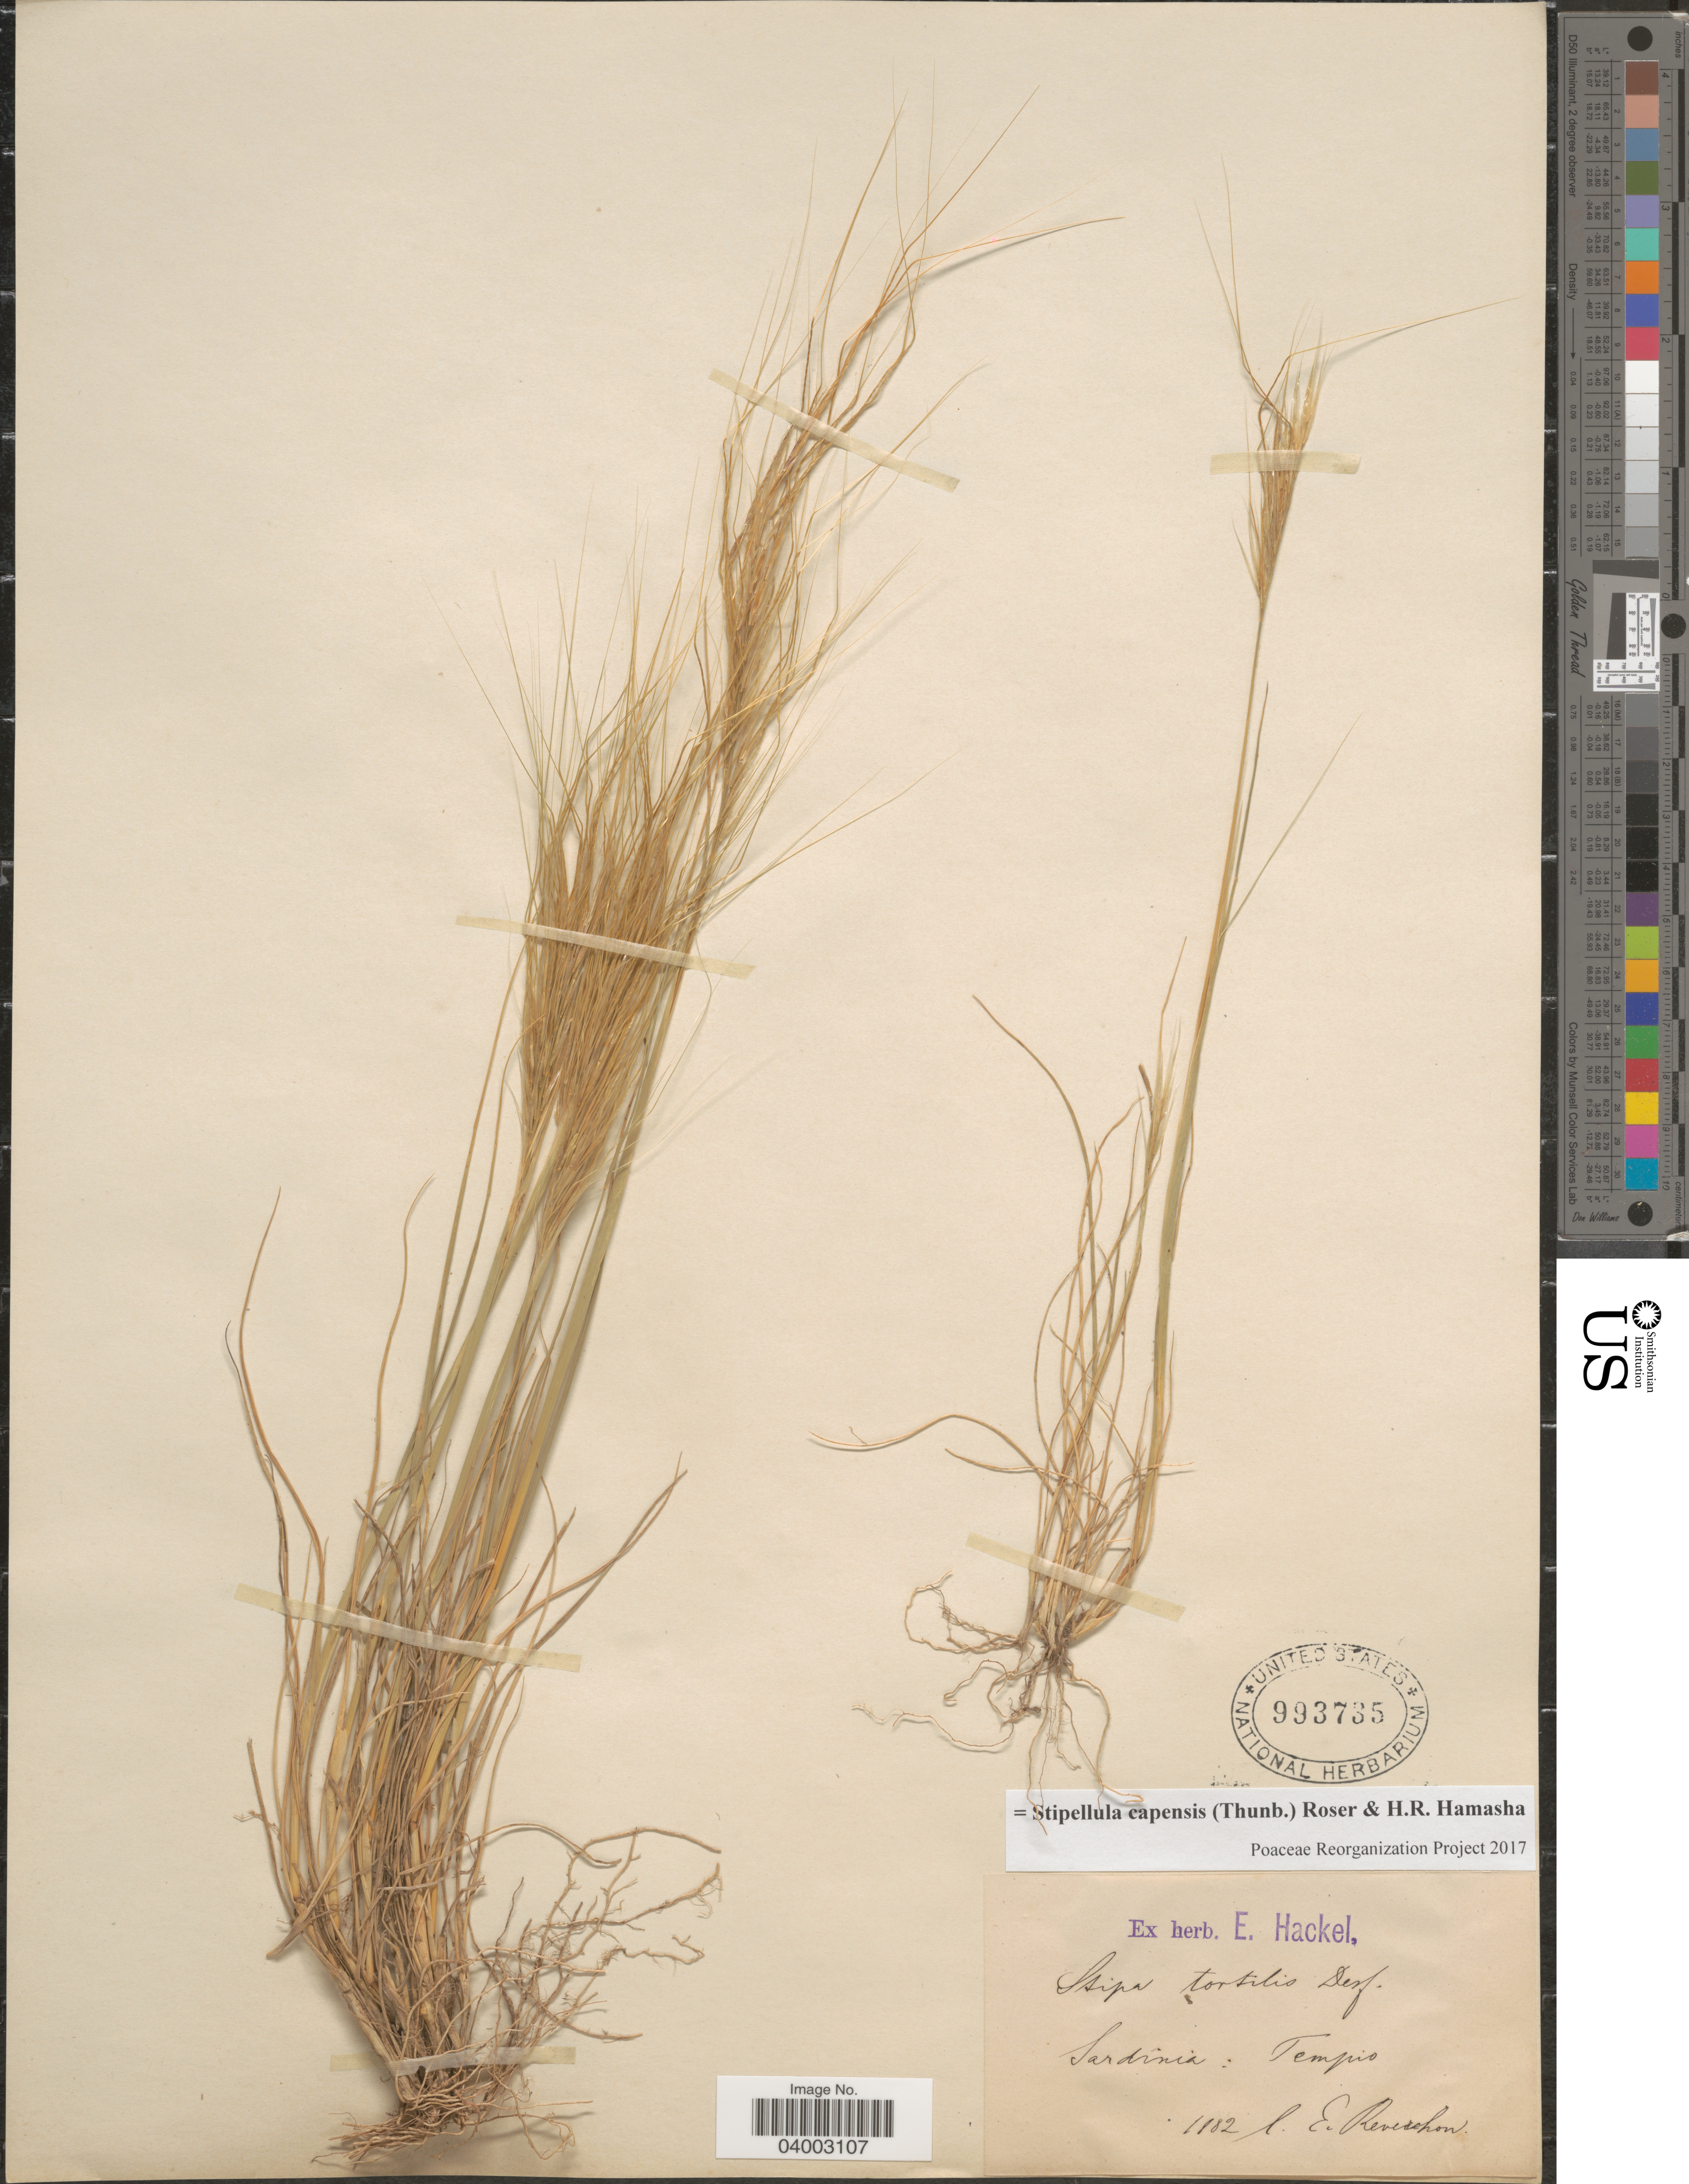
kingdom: Plantae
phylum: Tracheophyta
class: Liliopsida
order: Poales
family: Poaceae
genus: Stipellula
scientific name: Stipellula capensis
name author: (Thunb.) Röser & H. R. Hamasha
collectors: E. Reverchon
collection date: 1882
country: Italy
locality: Sardinia: Tempio.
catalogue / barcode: US 993735